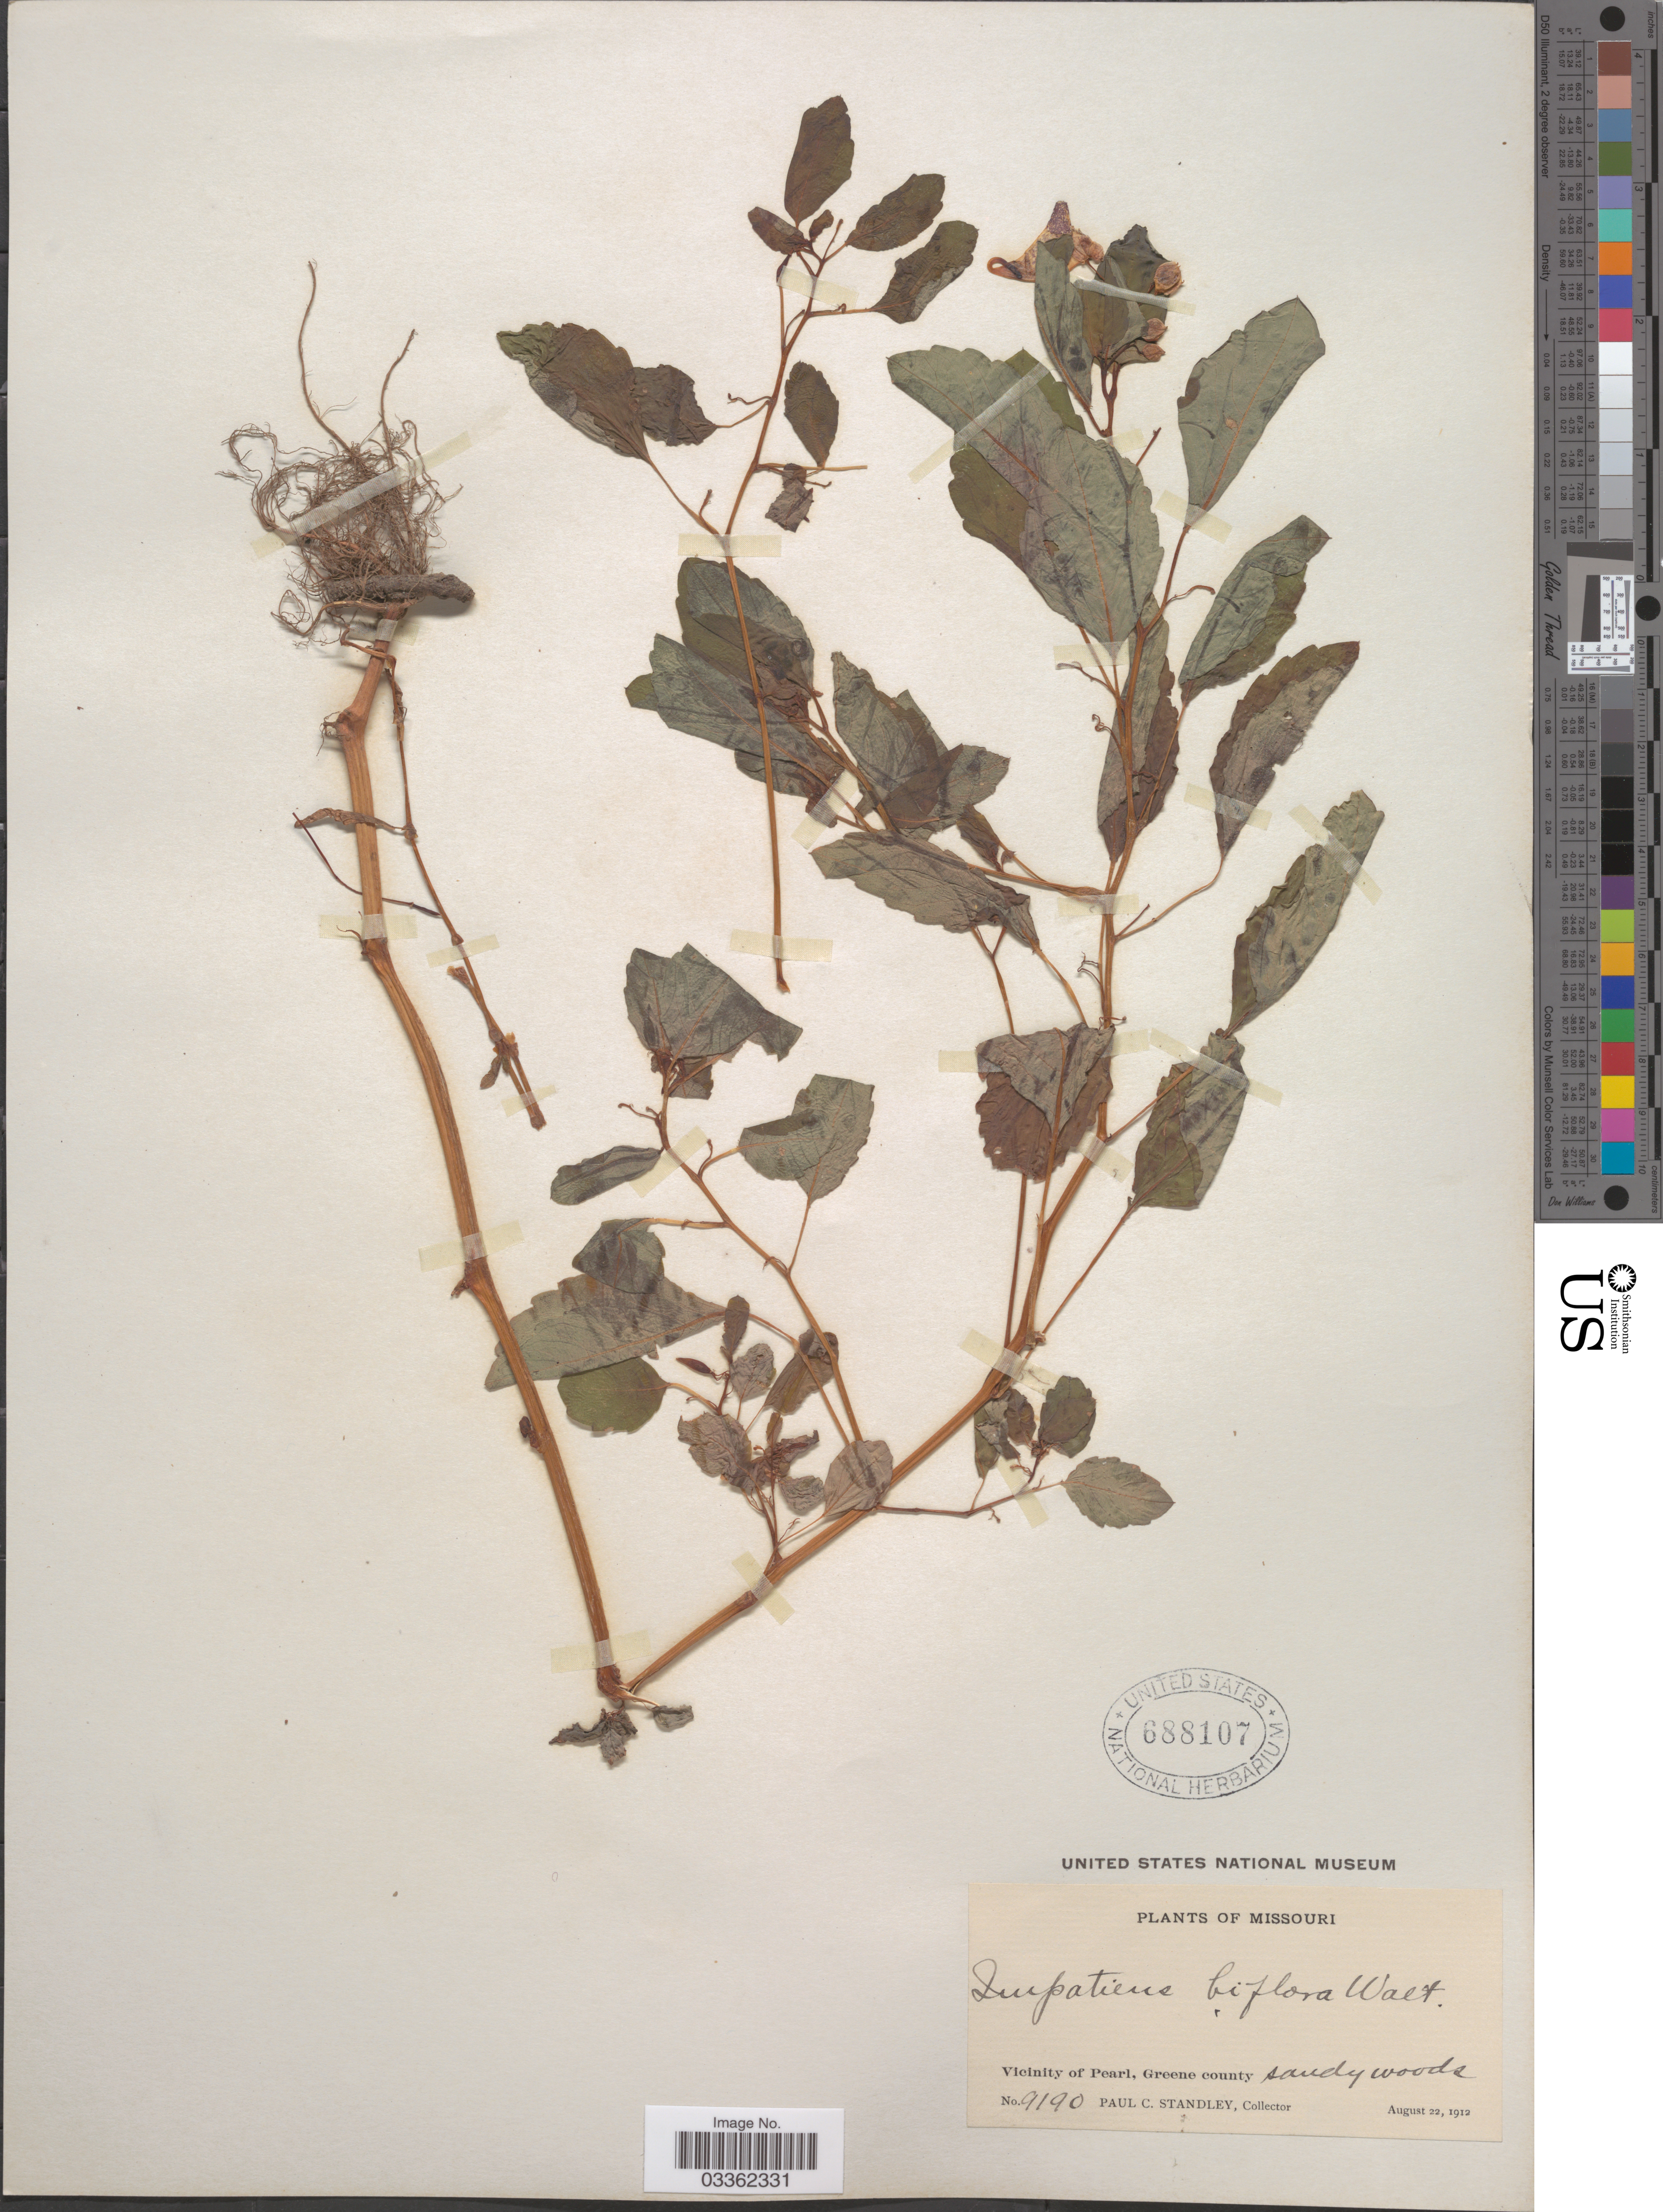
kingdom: Plantae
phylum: Tracheophyta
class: Magnoliopsida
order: Ericales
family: Balsaminaceae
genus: Impatiens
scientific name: Impatiens capensis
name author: Meerb.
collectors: P. C. Standley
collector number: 9190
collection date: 1912-08-22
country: United States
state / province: Missouri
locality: Vicinity of Pearl, Greene county.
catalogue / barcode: US 688107